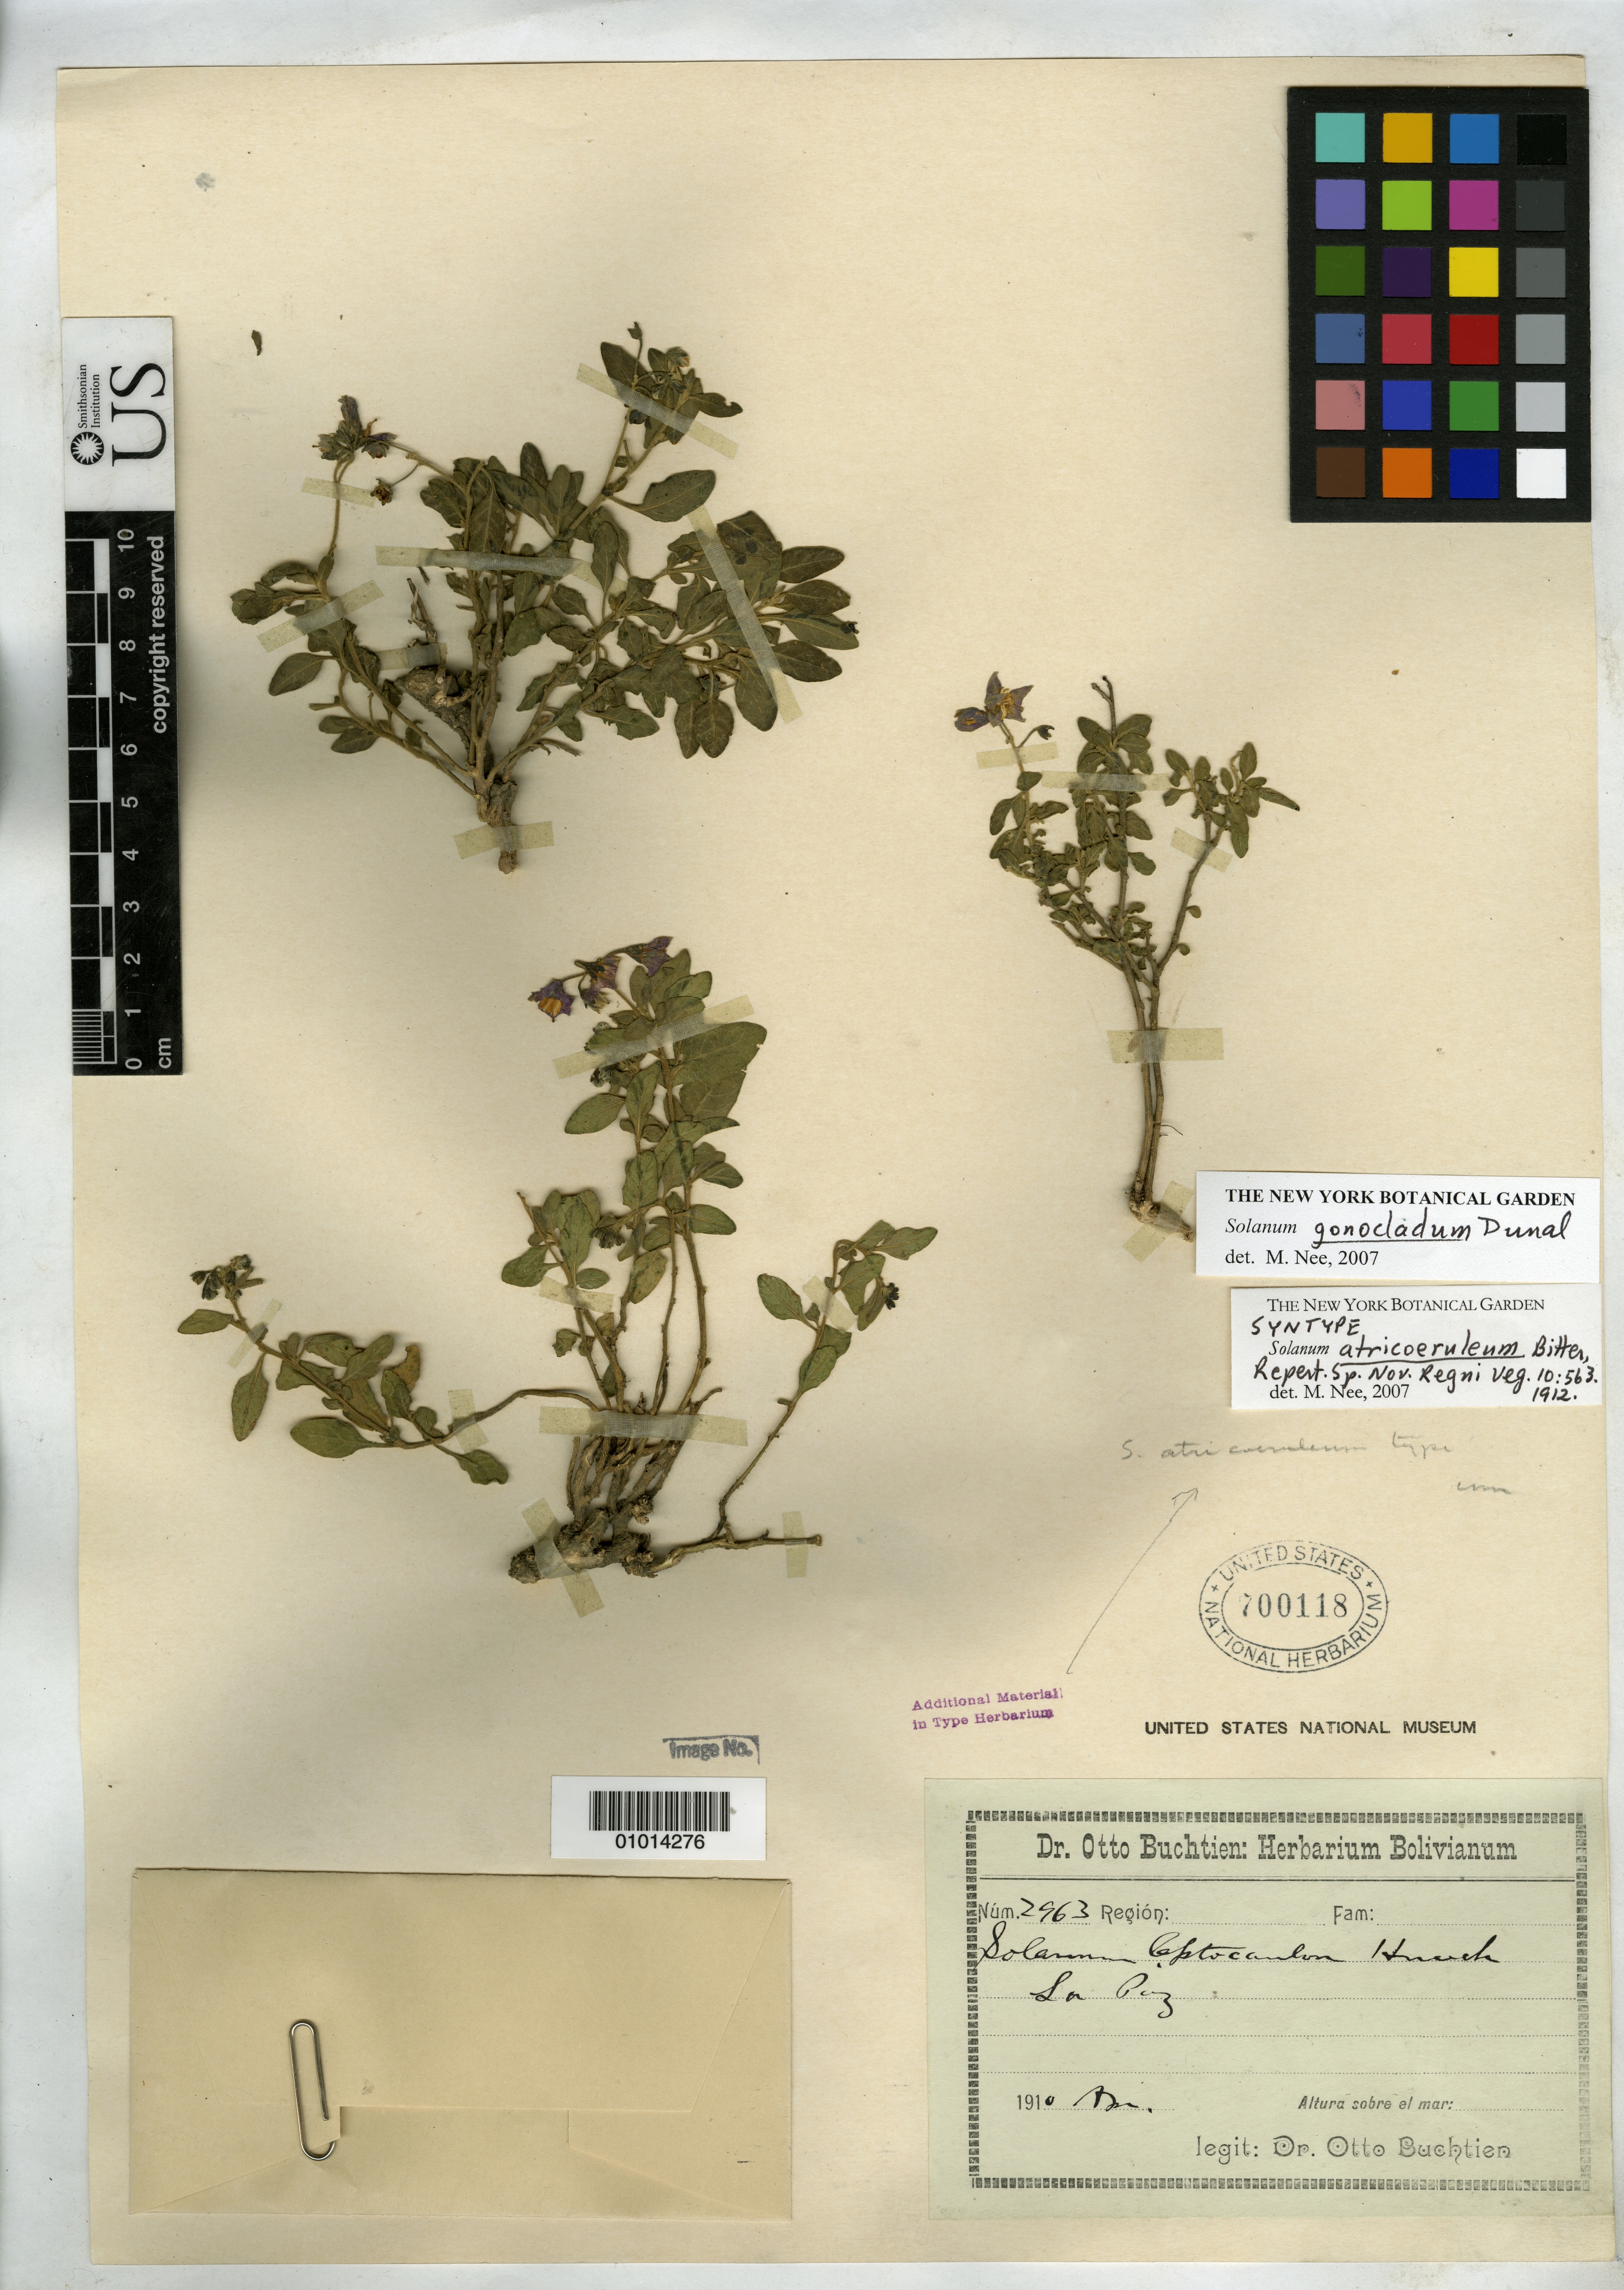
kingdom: Plantae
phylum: Tracheophyta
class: Magnoliopsida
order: Solanales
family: Solanaceae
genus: Solanum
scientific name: Solanum atricoeruleum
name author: Bitter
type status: Isosyntype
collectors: O. Buchtien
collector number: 2963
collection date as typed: Apr 1910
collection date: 1910-04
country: Bolivia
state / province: La Paz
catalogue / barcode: US 700118